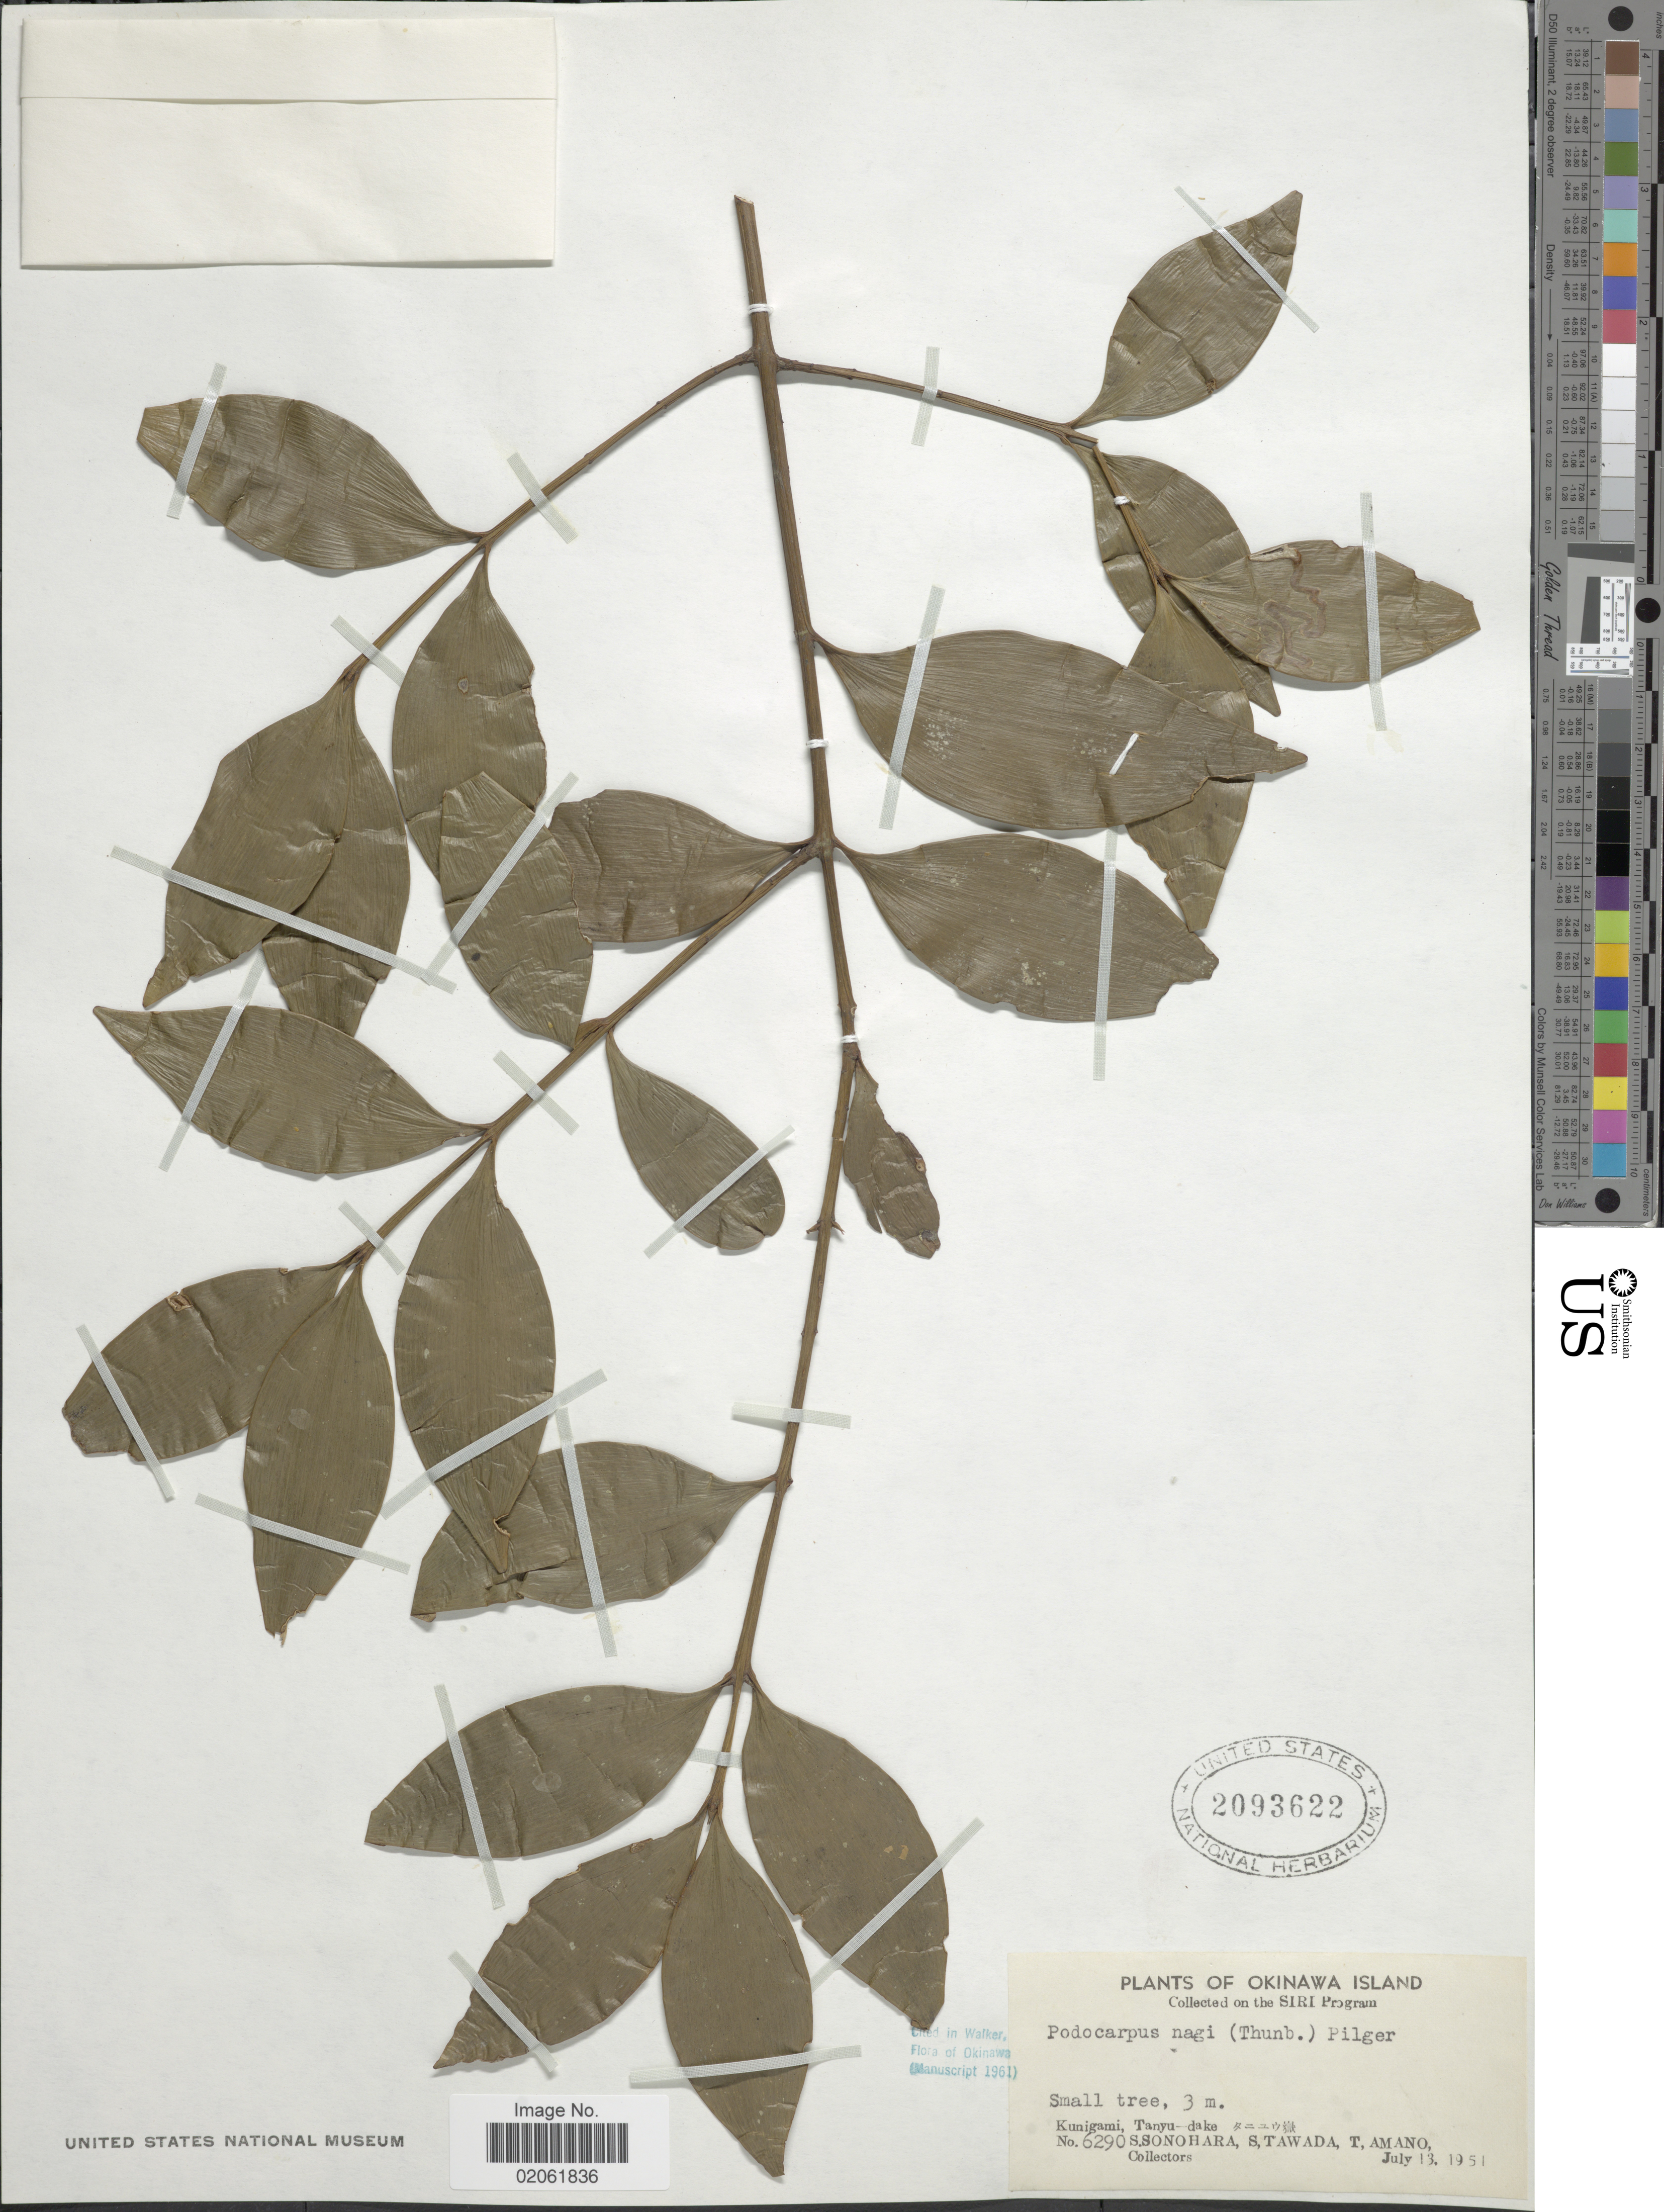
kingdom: Plantae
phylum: Tracheophyta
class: Pinopsida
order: Pinales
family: Podocarpaceae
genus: Podocarpus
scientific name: Podocarpus nagi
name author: (Thunb.) Pilg.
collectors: S. Sonohara, S. Tawada & T. Amano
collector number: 6290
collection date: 1951-07-13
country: Japan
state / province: Okinawa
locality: Okinawa Island, Kunigami, Tanyu-dake X.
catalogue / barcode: US 2093622